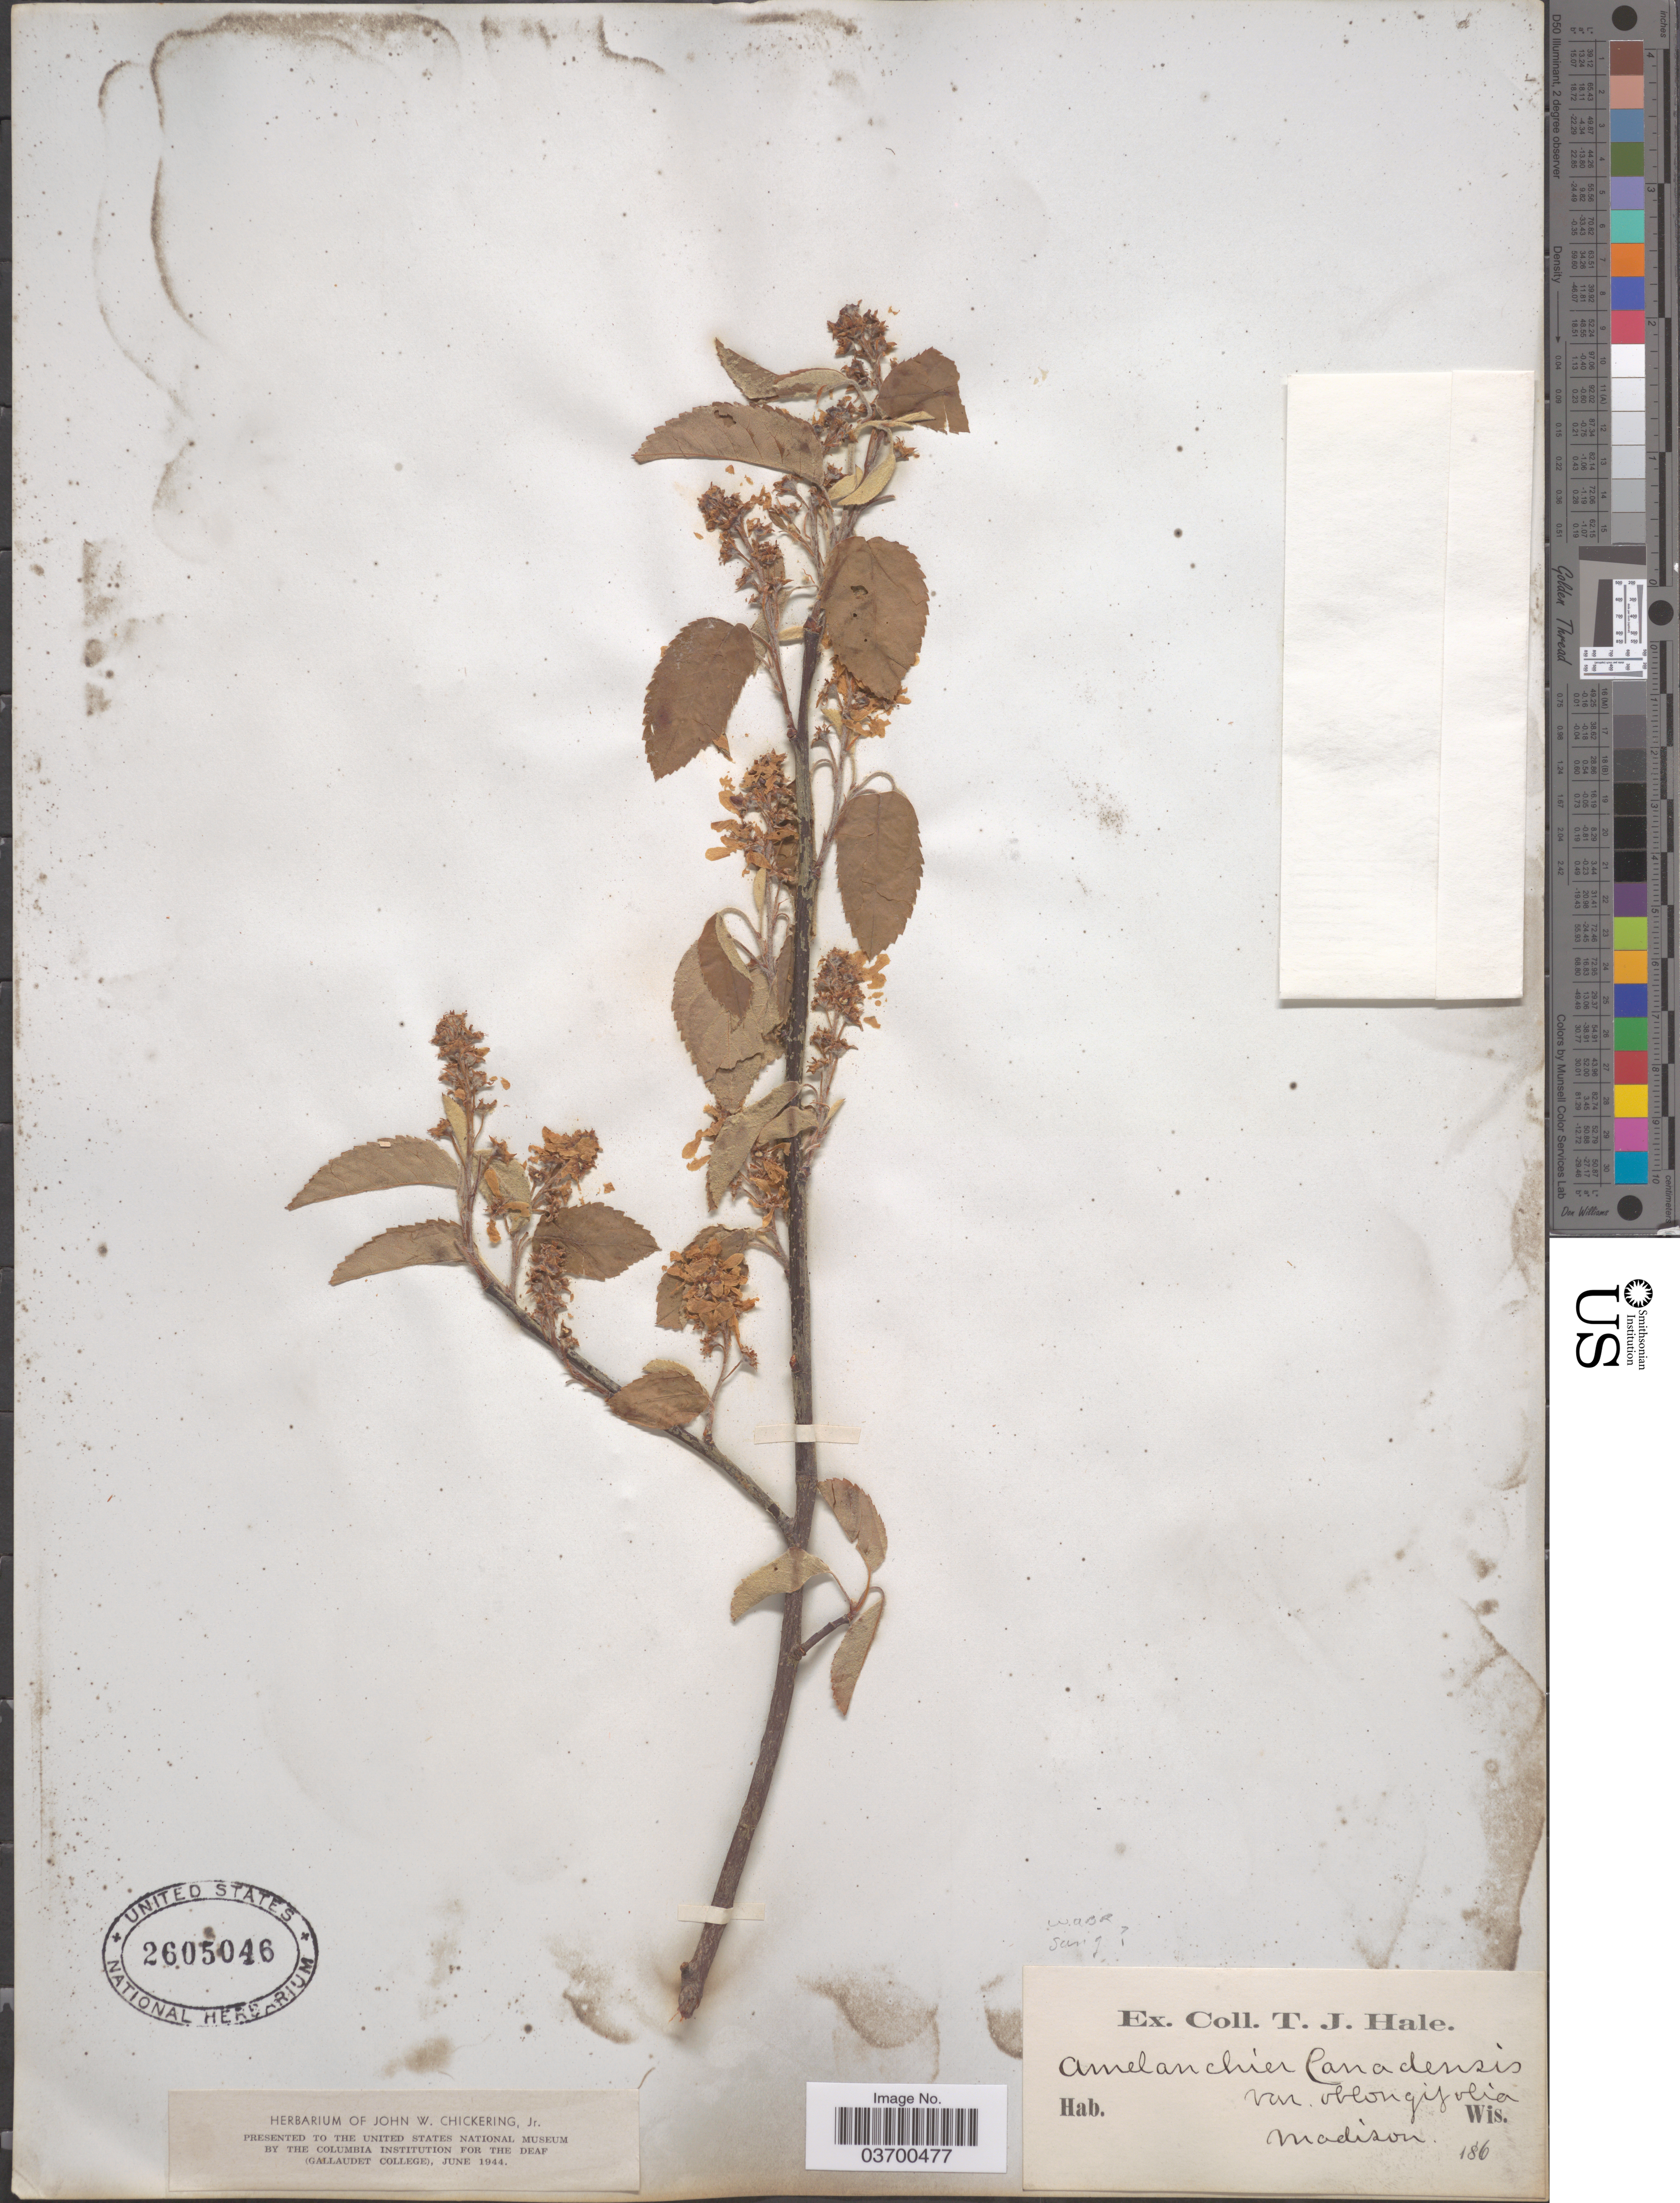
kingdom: Plantae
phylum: Tracheophyta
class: Magnoliopsida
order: Rosales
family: Rosaceae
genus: Amelanchier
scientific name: Amelanchier canadensis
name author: (L.) Medic.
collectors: T. Hale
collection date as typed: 186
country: United States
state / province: Wisconsin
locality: Madison.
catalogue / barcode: US 2605046